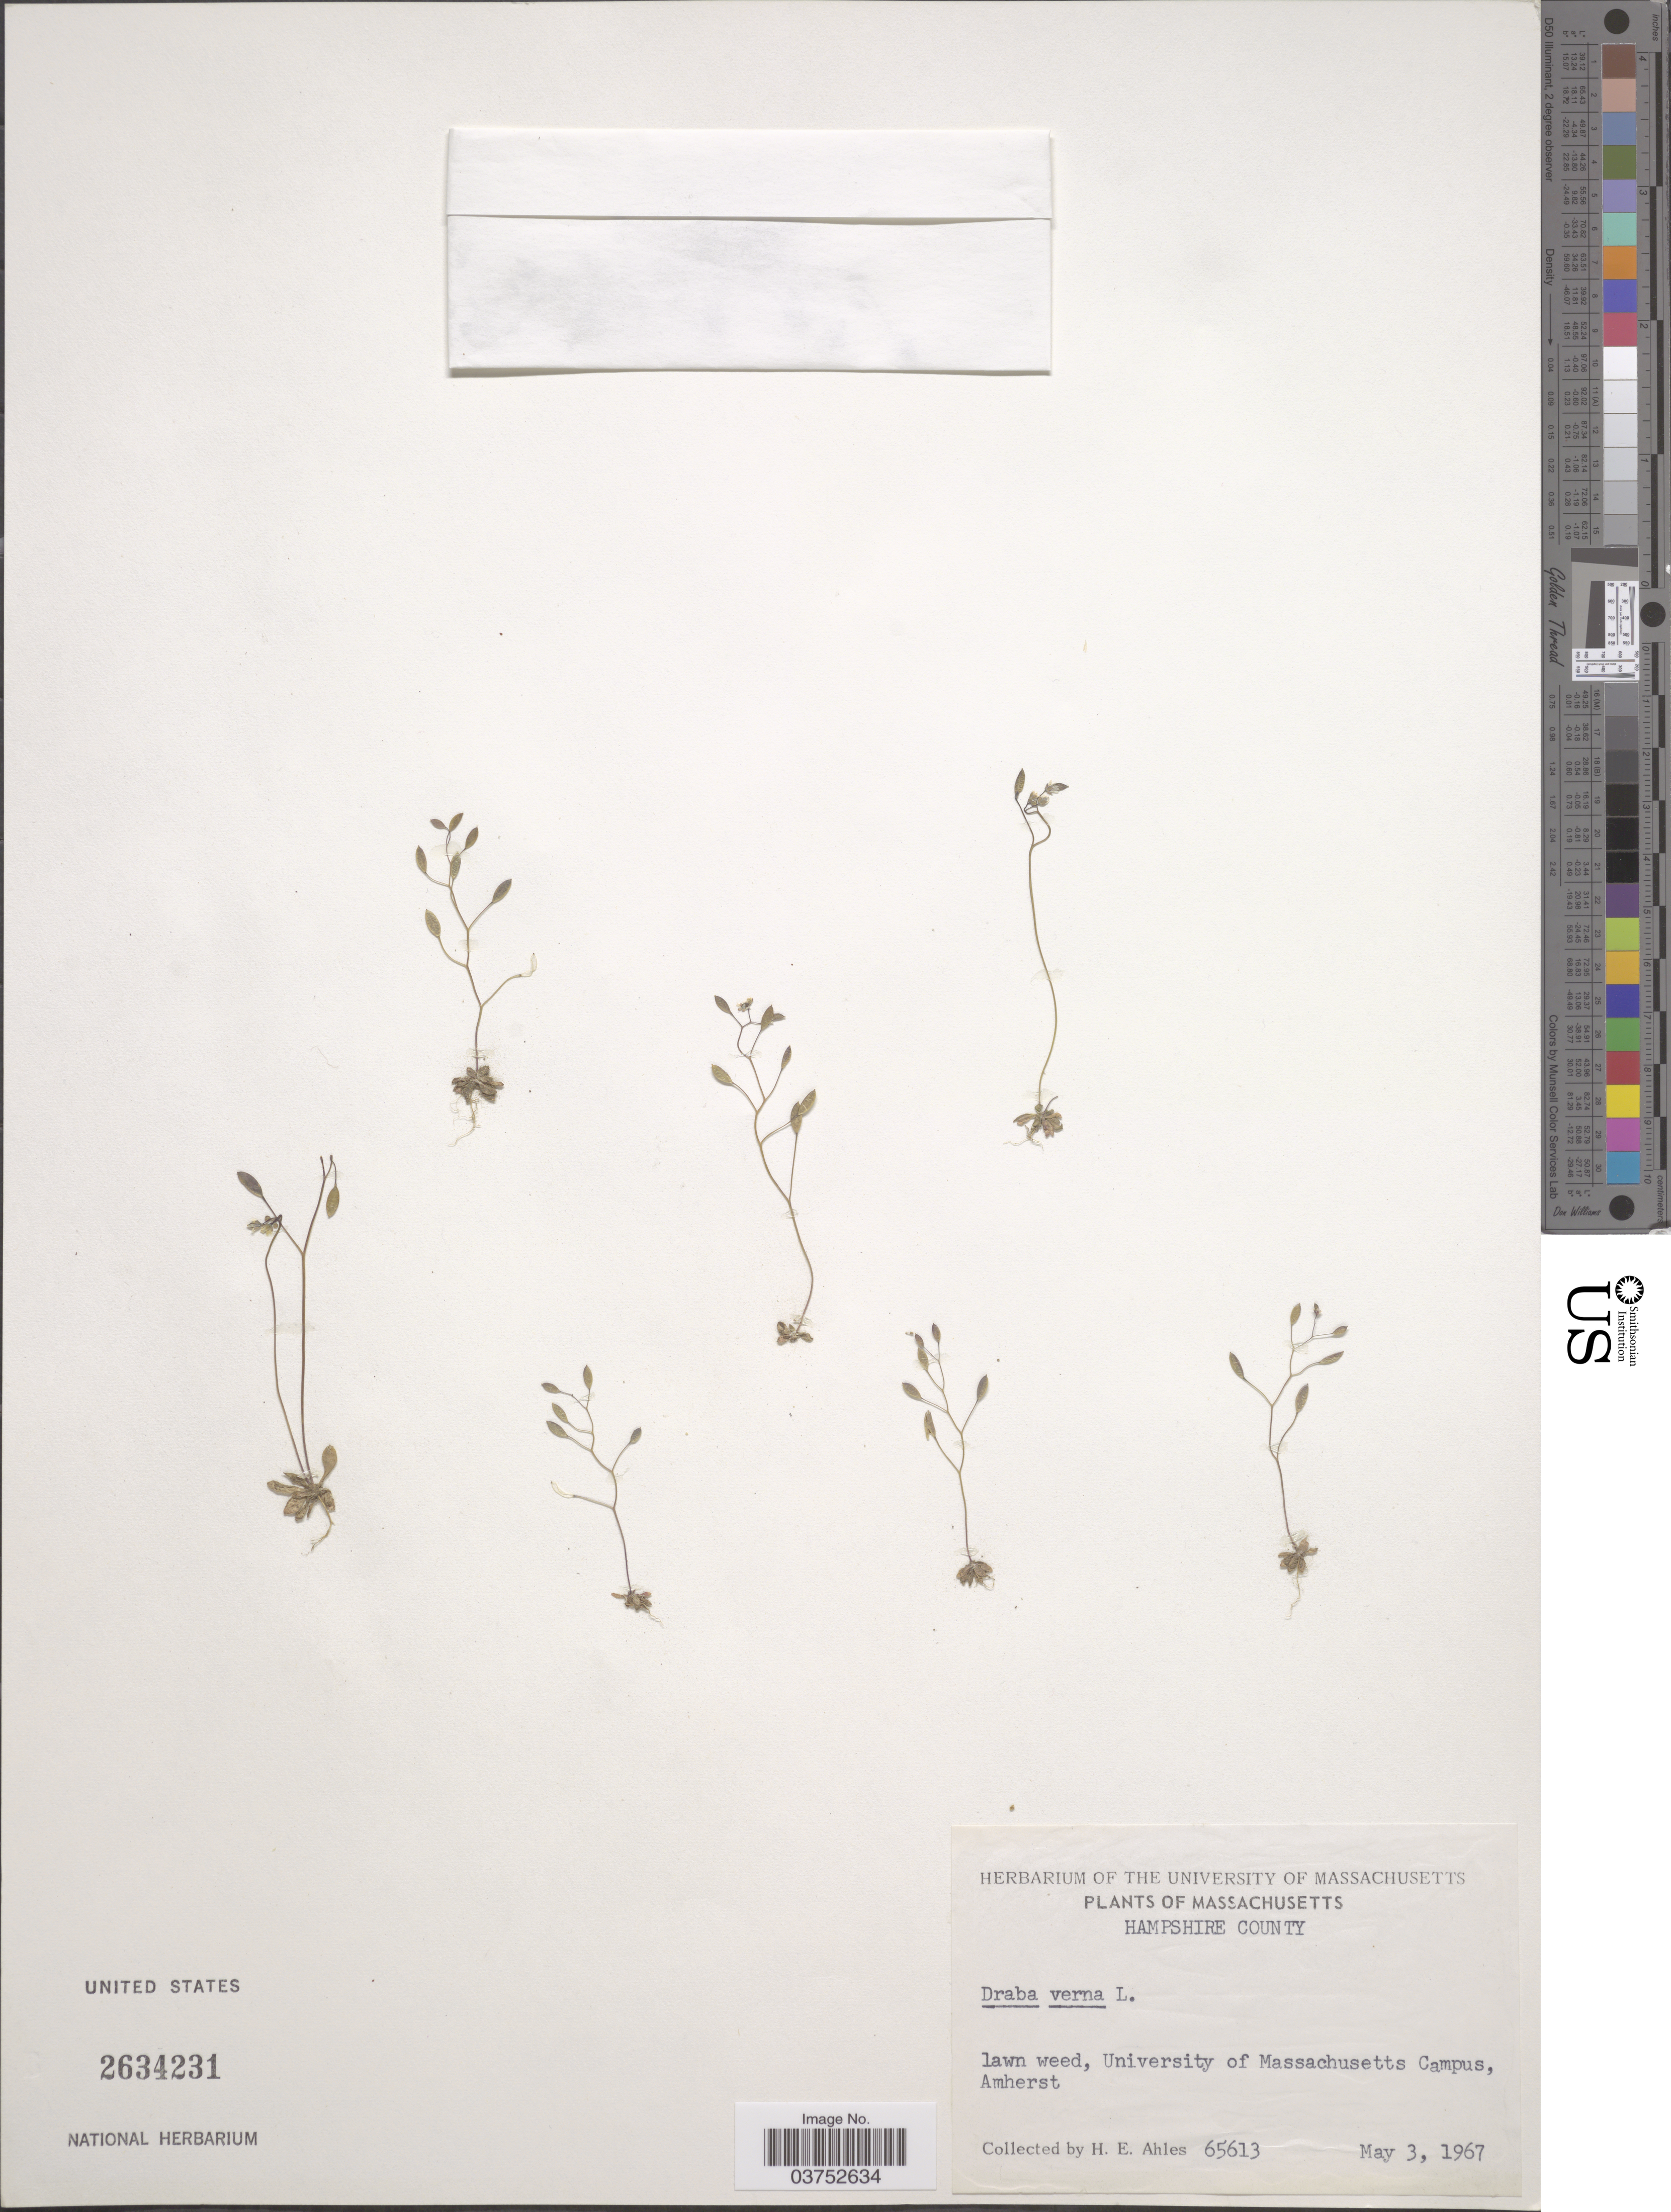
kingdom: Plantae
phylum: Tracheophyta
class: Magnoliopsida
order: Brassicales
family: Brassicaceae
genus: Draba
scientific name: Draba verna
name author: L.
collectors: H. E. Ahles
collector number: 65613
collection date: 1967-05-03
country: United States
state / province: Massachusetts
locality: Hampshire County. University of Massachusetts Campus, Amherst.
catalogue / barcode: US 2634231